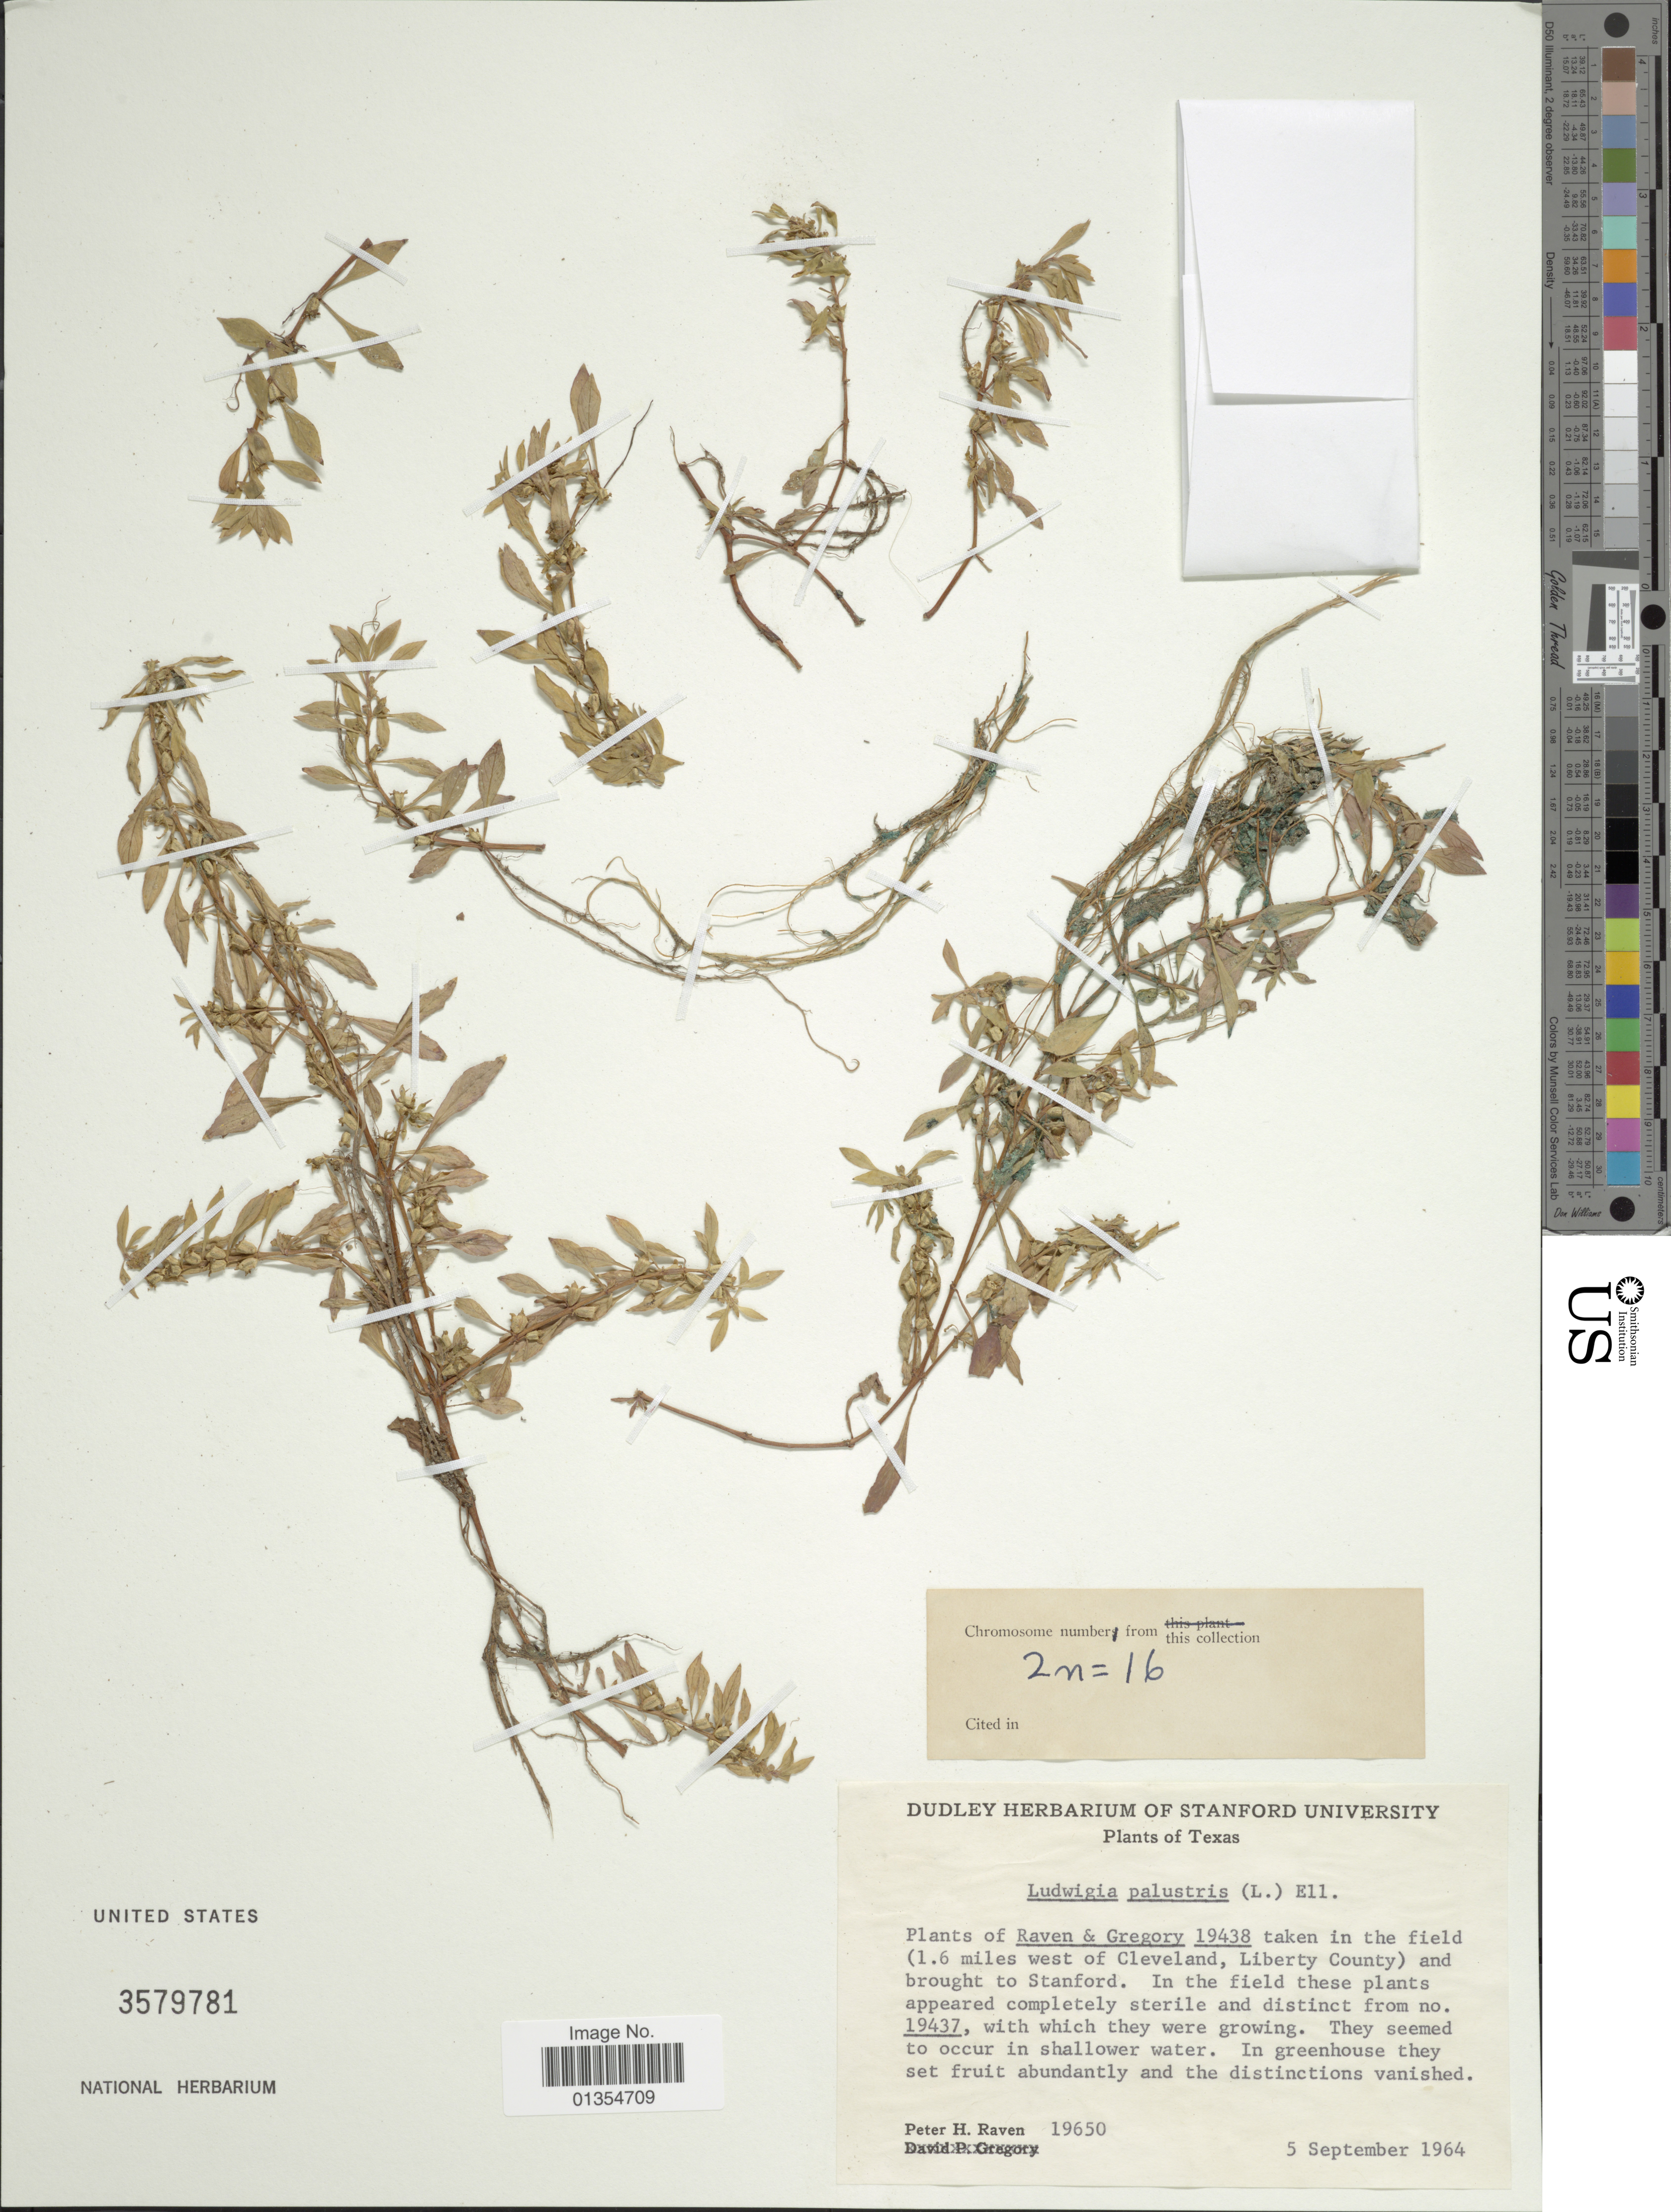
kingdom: Plantae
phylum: Tracheophyta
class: Magnoliopsida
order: Myrtales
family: Onagraceae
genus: Ludwigia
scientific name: Ludwigia palustris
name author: (L.) Elliott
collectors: P. Raven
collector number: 19650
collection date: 1964-09-05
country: United States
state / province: Texas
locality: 1.6 miles west of Cleveland, Liberty County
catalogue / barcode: US 3579781